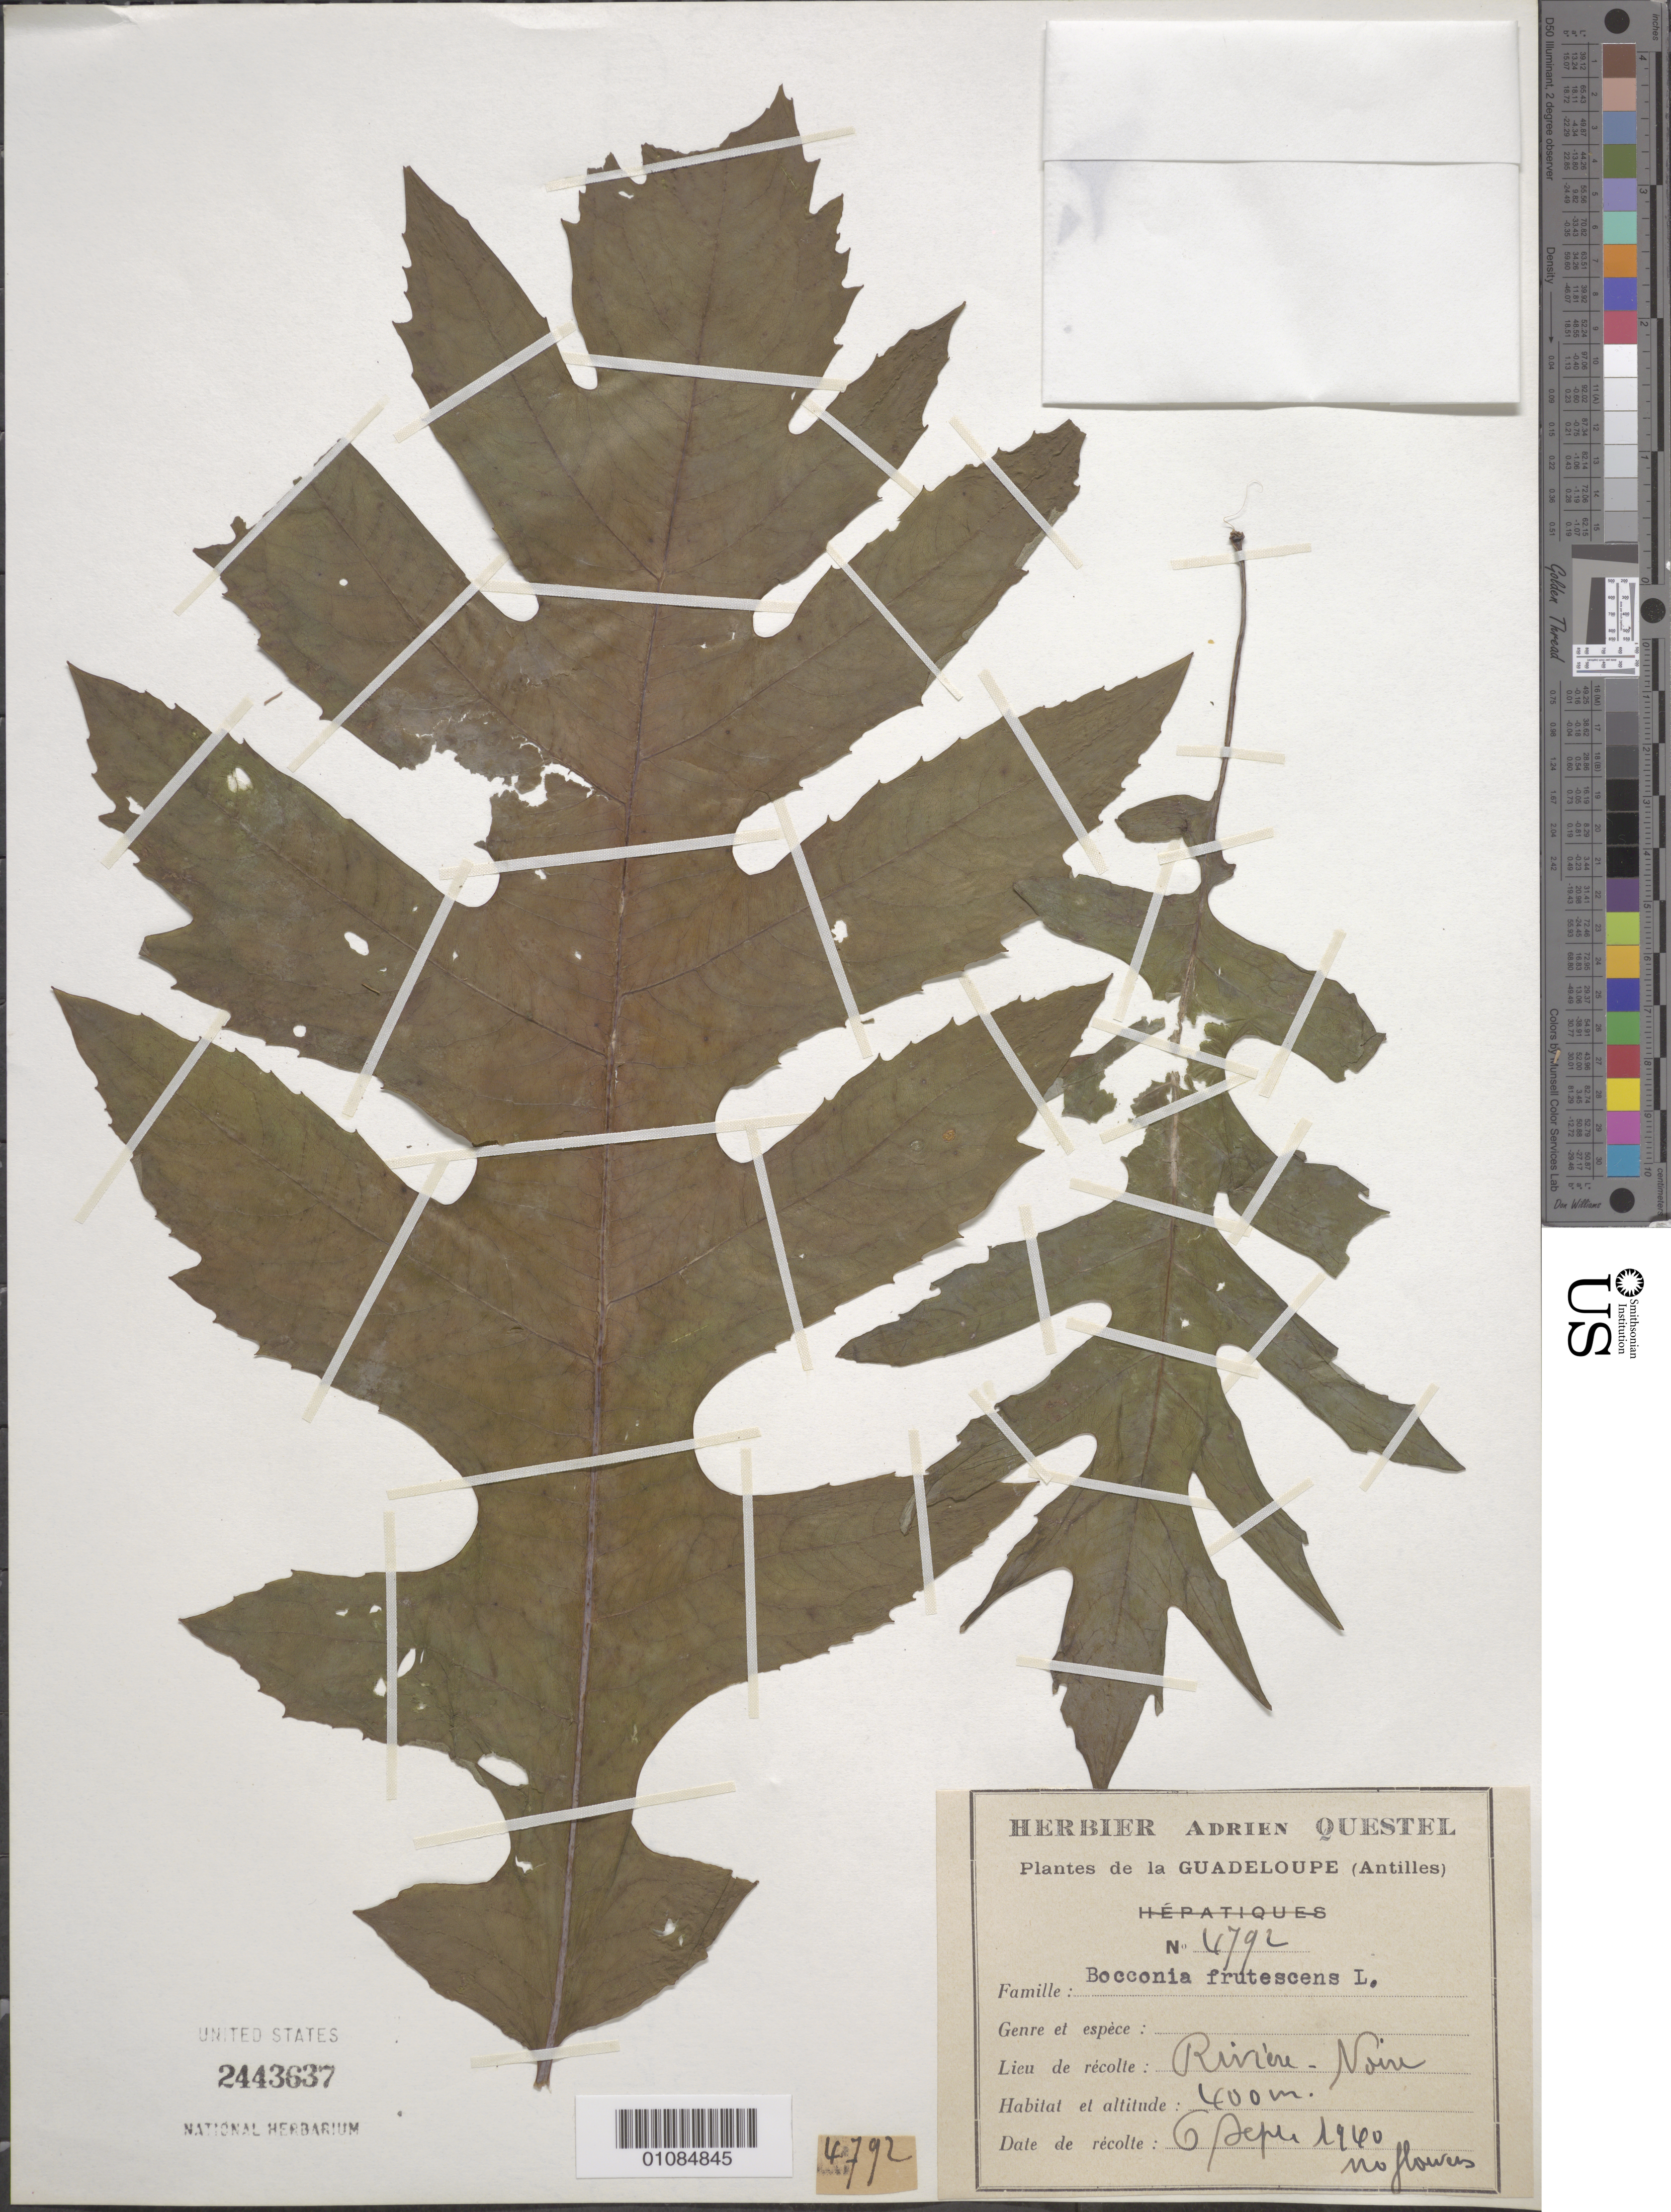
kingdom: Plantae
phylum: Tracheophyta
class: Magnoliopsida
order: Ranunculales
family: Papaveraceae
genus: Bocconia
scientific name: Bocconia frutescens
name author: L.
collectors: A. Questel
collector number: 4792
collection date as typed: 06 Sep 1940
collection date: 1940-09-06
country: Guadeloupe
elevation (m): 400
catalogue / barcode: US 2443637